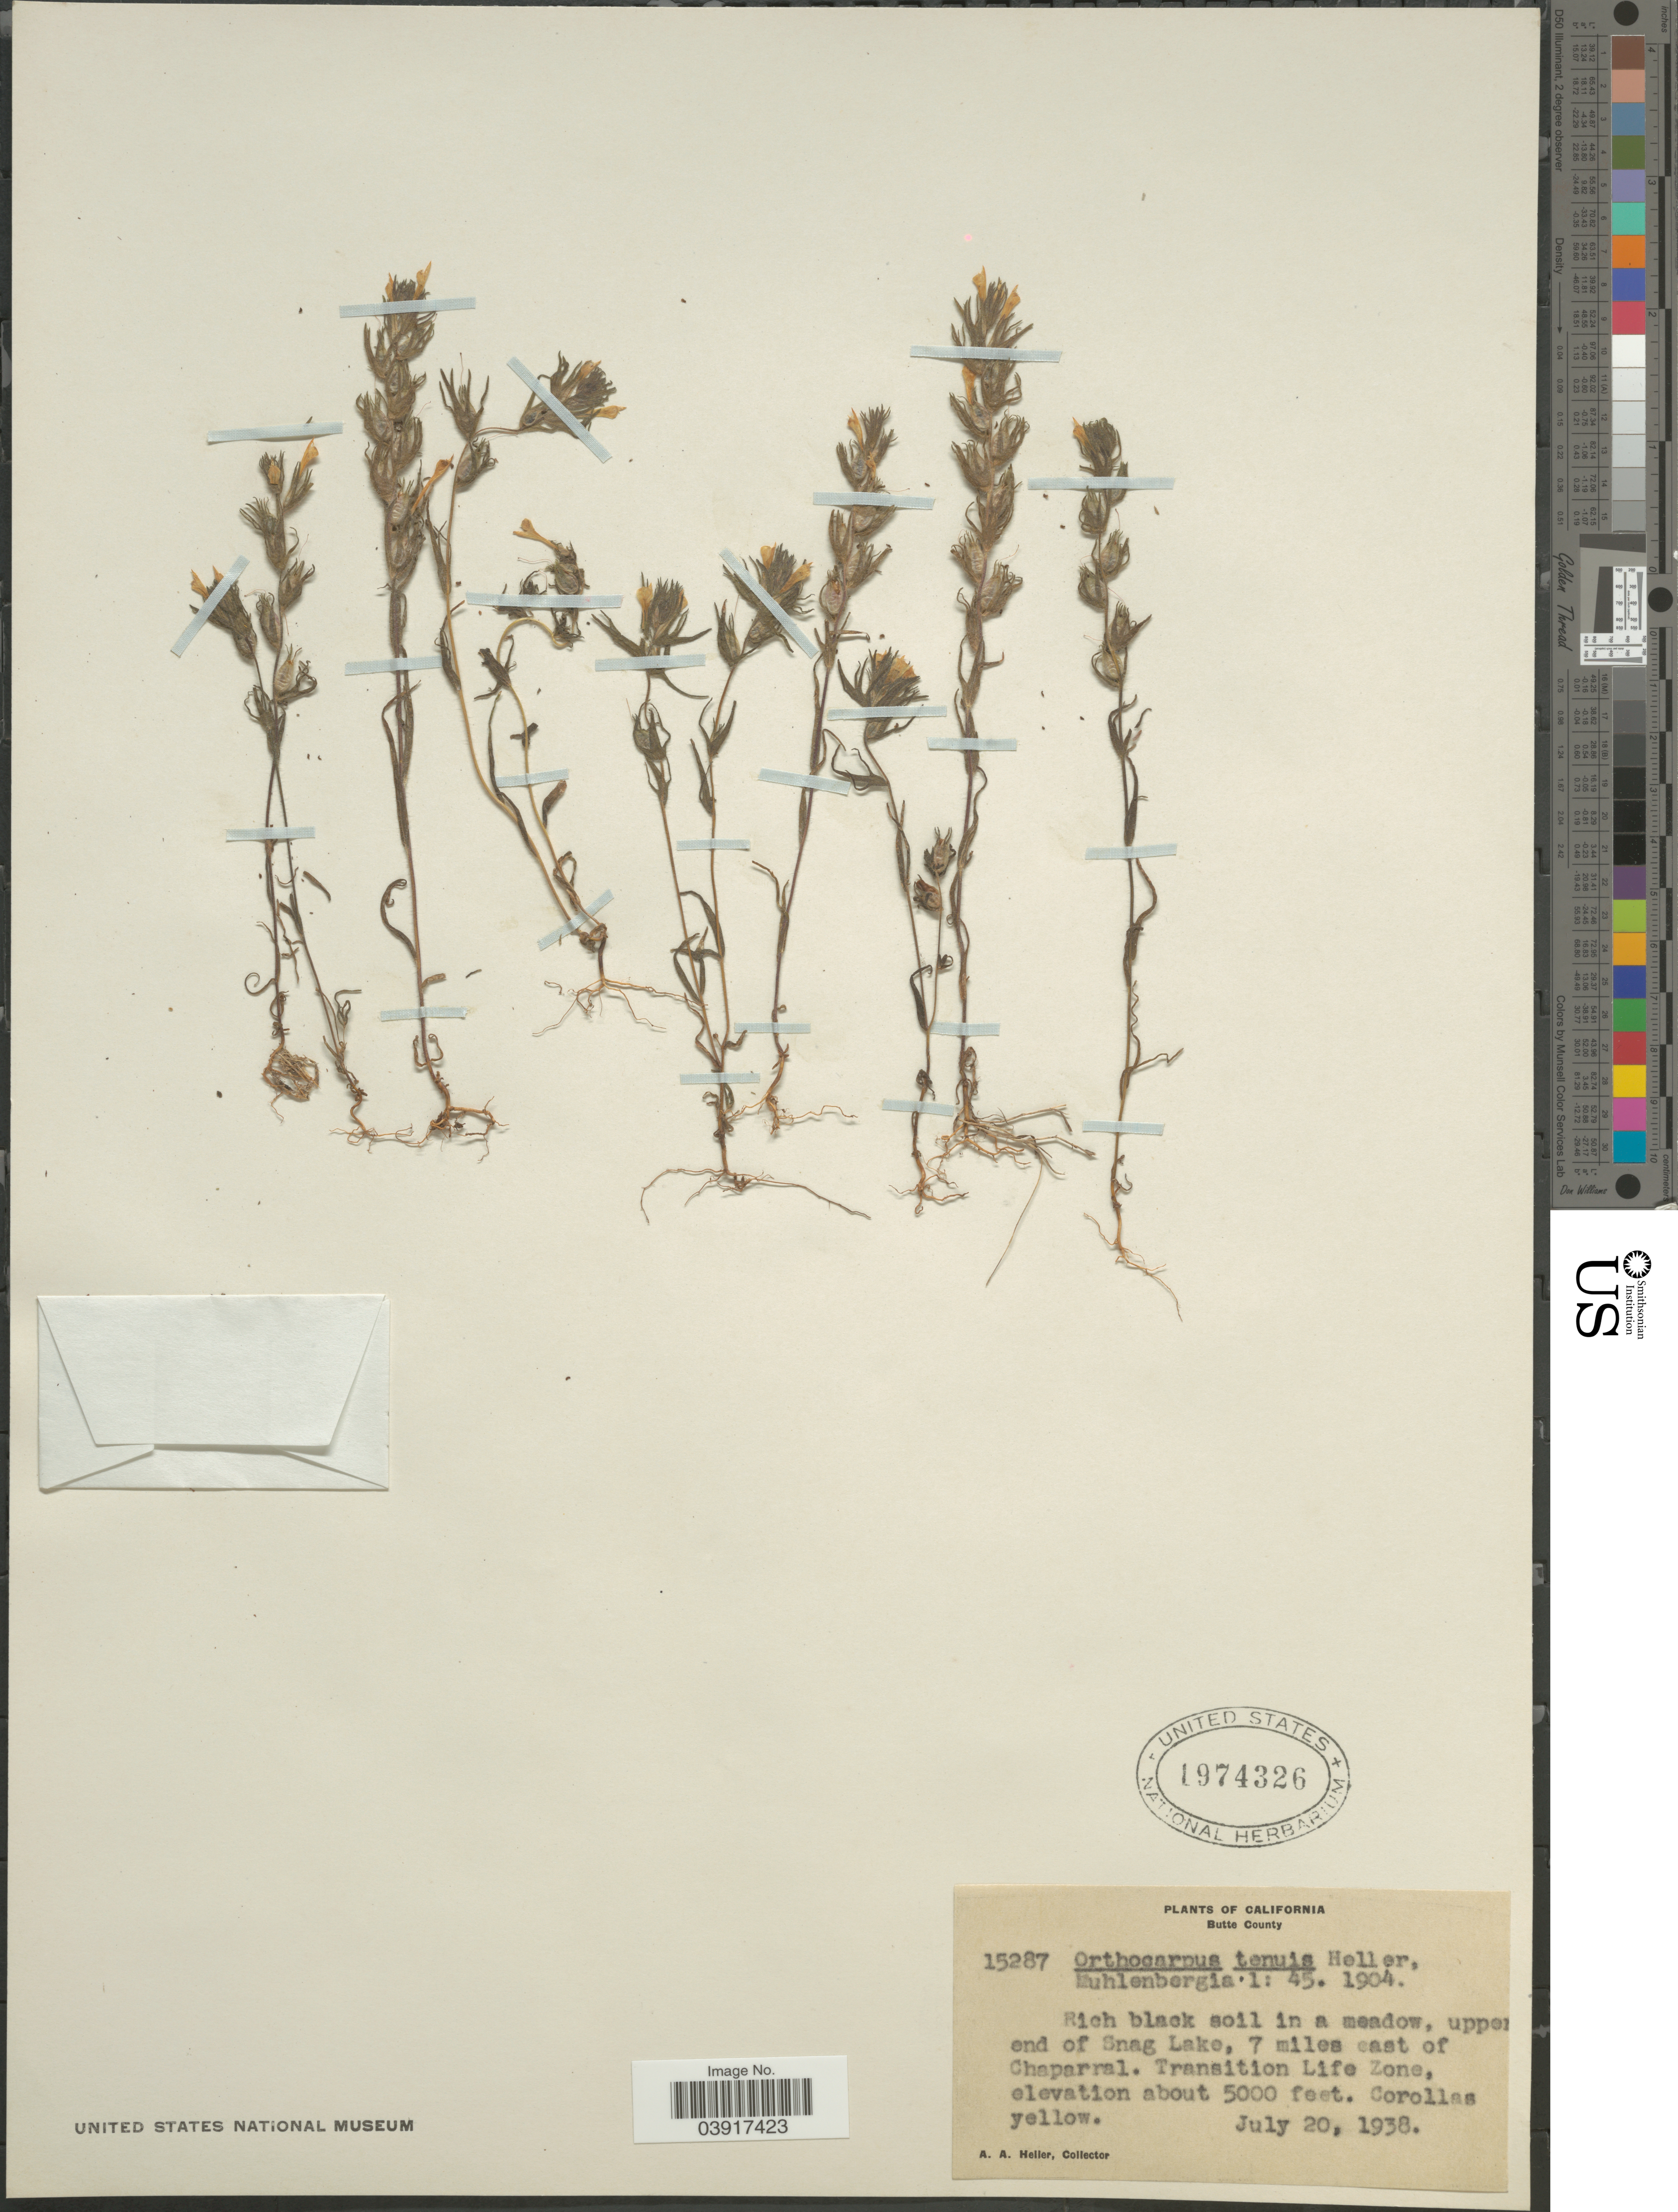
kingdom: Plantae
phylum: Tracheophyta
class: Magnoliopsida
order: Lamiales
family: Orobanchaceae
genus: Orthocarpus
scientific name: Orthocarpus hispidus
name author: Benth.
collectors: A. A. Heller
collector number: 15287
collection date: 1938-07-20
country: United States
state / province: California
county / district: Butte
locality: Butte County. Upper end of Snag Lake, 7 miles east of Chaparral. Transition Life Zone.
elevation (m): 1524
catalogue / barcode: US 1974326